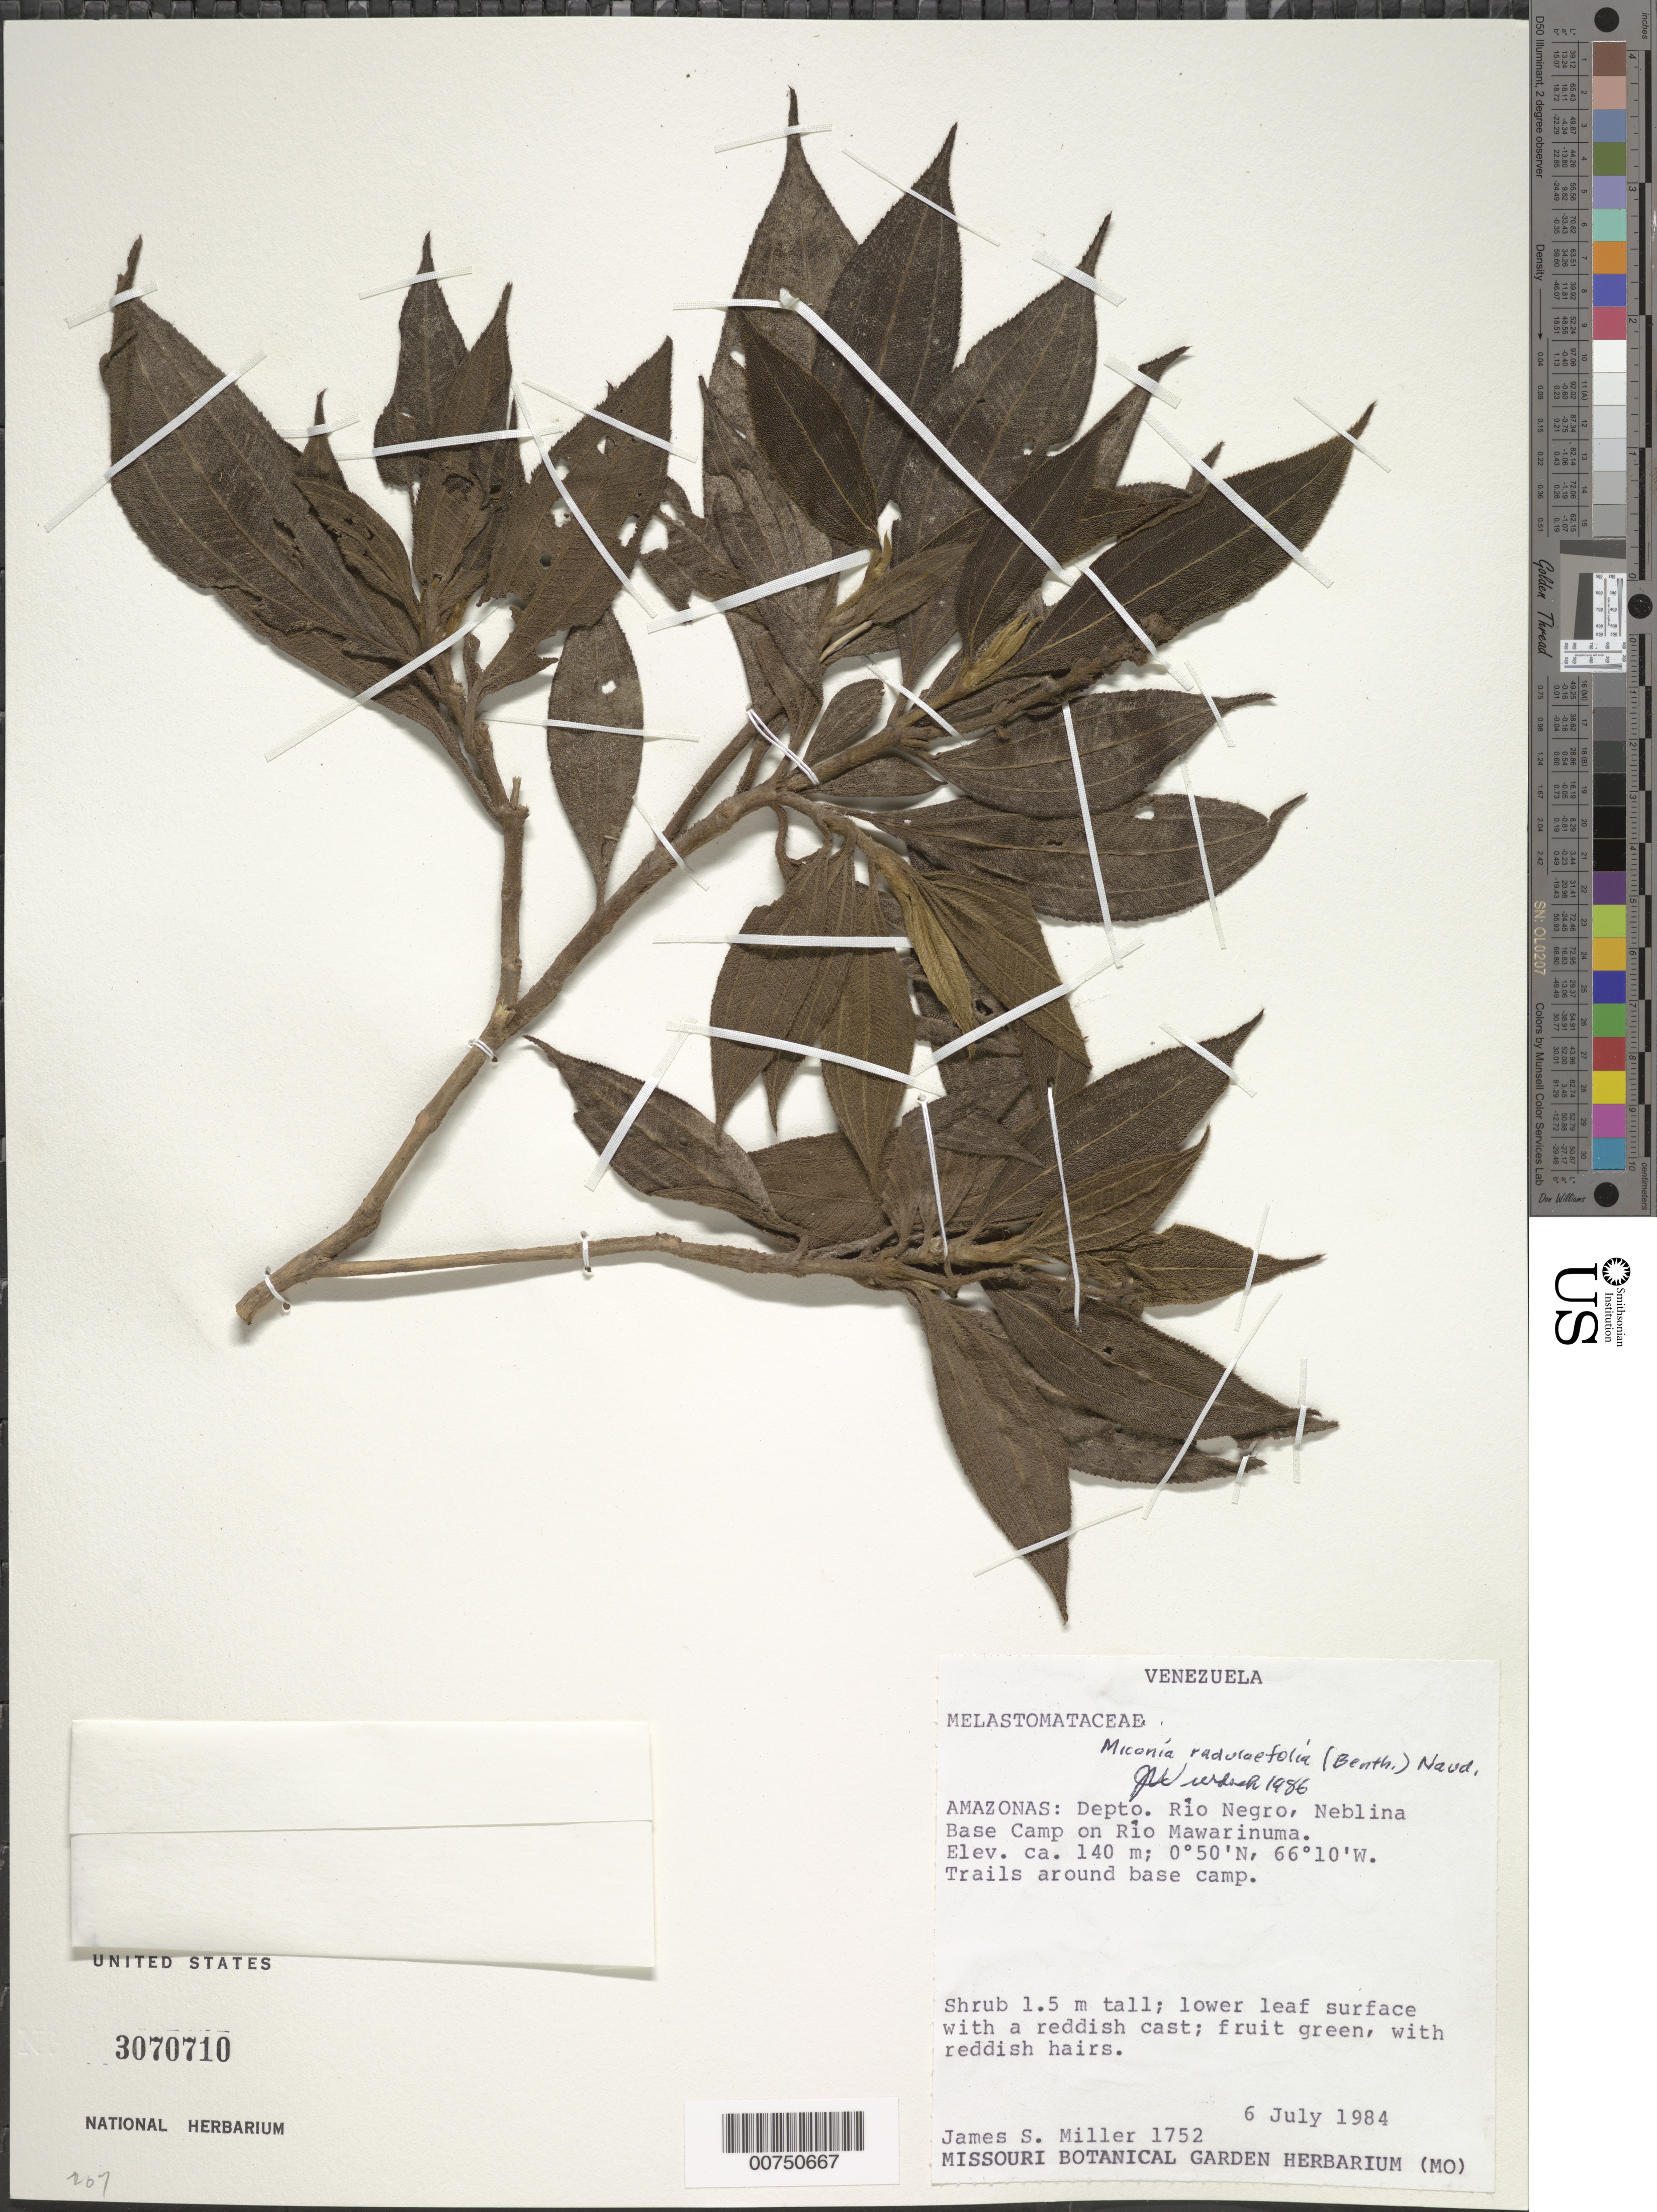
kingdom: Plantae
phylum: Tracheophyta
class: Magnoliopsida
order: Myrtales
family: Melastomataceae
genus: Miconia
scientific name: Miconia radulifolia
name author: (Benth.) Naudin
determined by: Wurdack, John J., (US), US (UNITED STATES)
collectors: J. S. Miller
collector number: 1752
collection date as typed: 6-Jul-84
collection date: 1984-07-06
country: Venezuela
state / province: Amazonas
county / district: Río Negro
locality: Neblina Base Camp on Río Mawarinuma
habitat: Trails around base camp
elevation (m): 140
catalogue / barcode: US 3070710